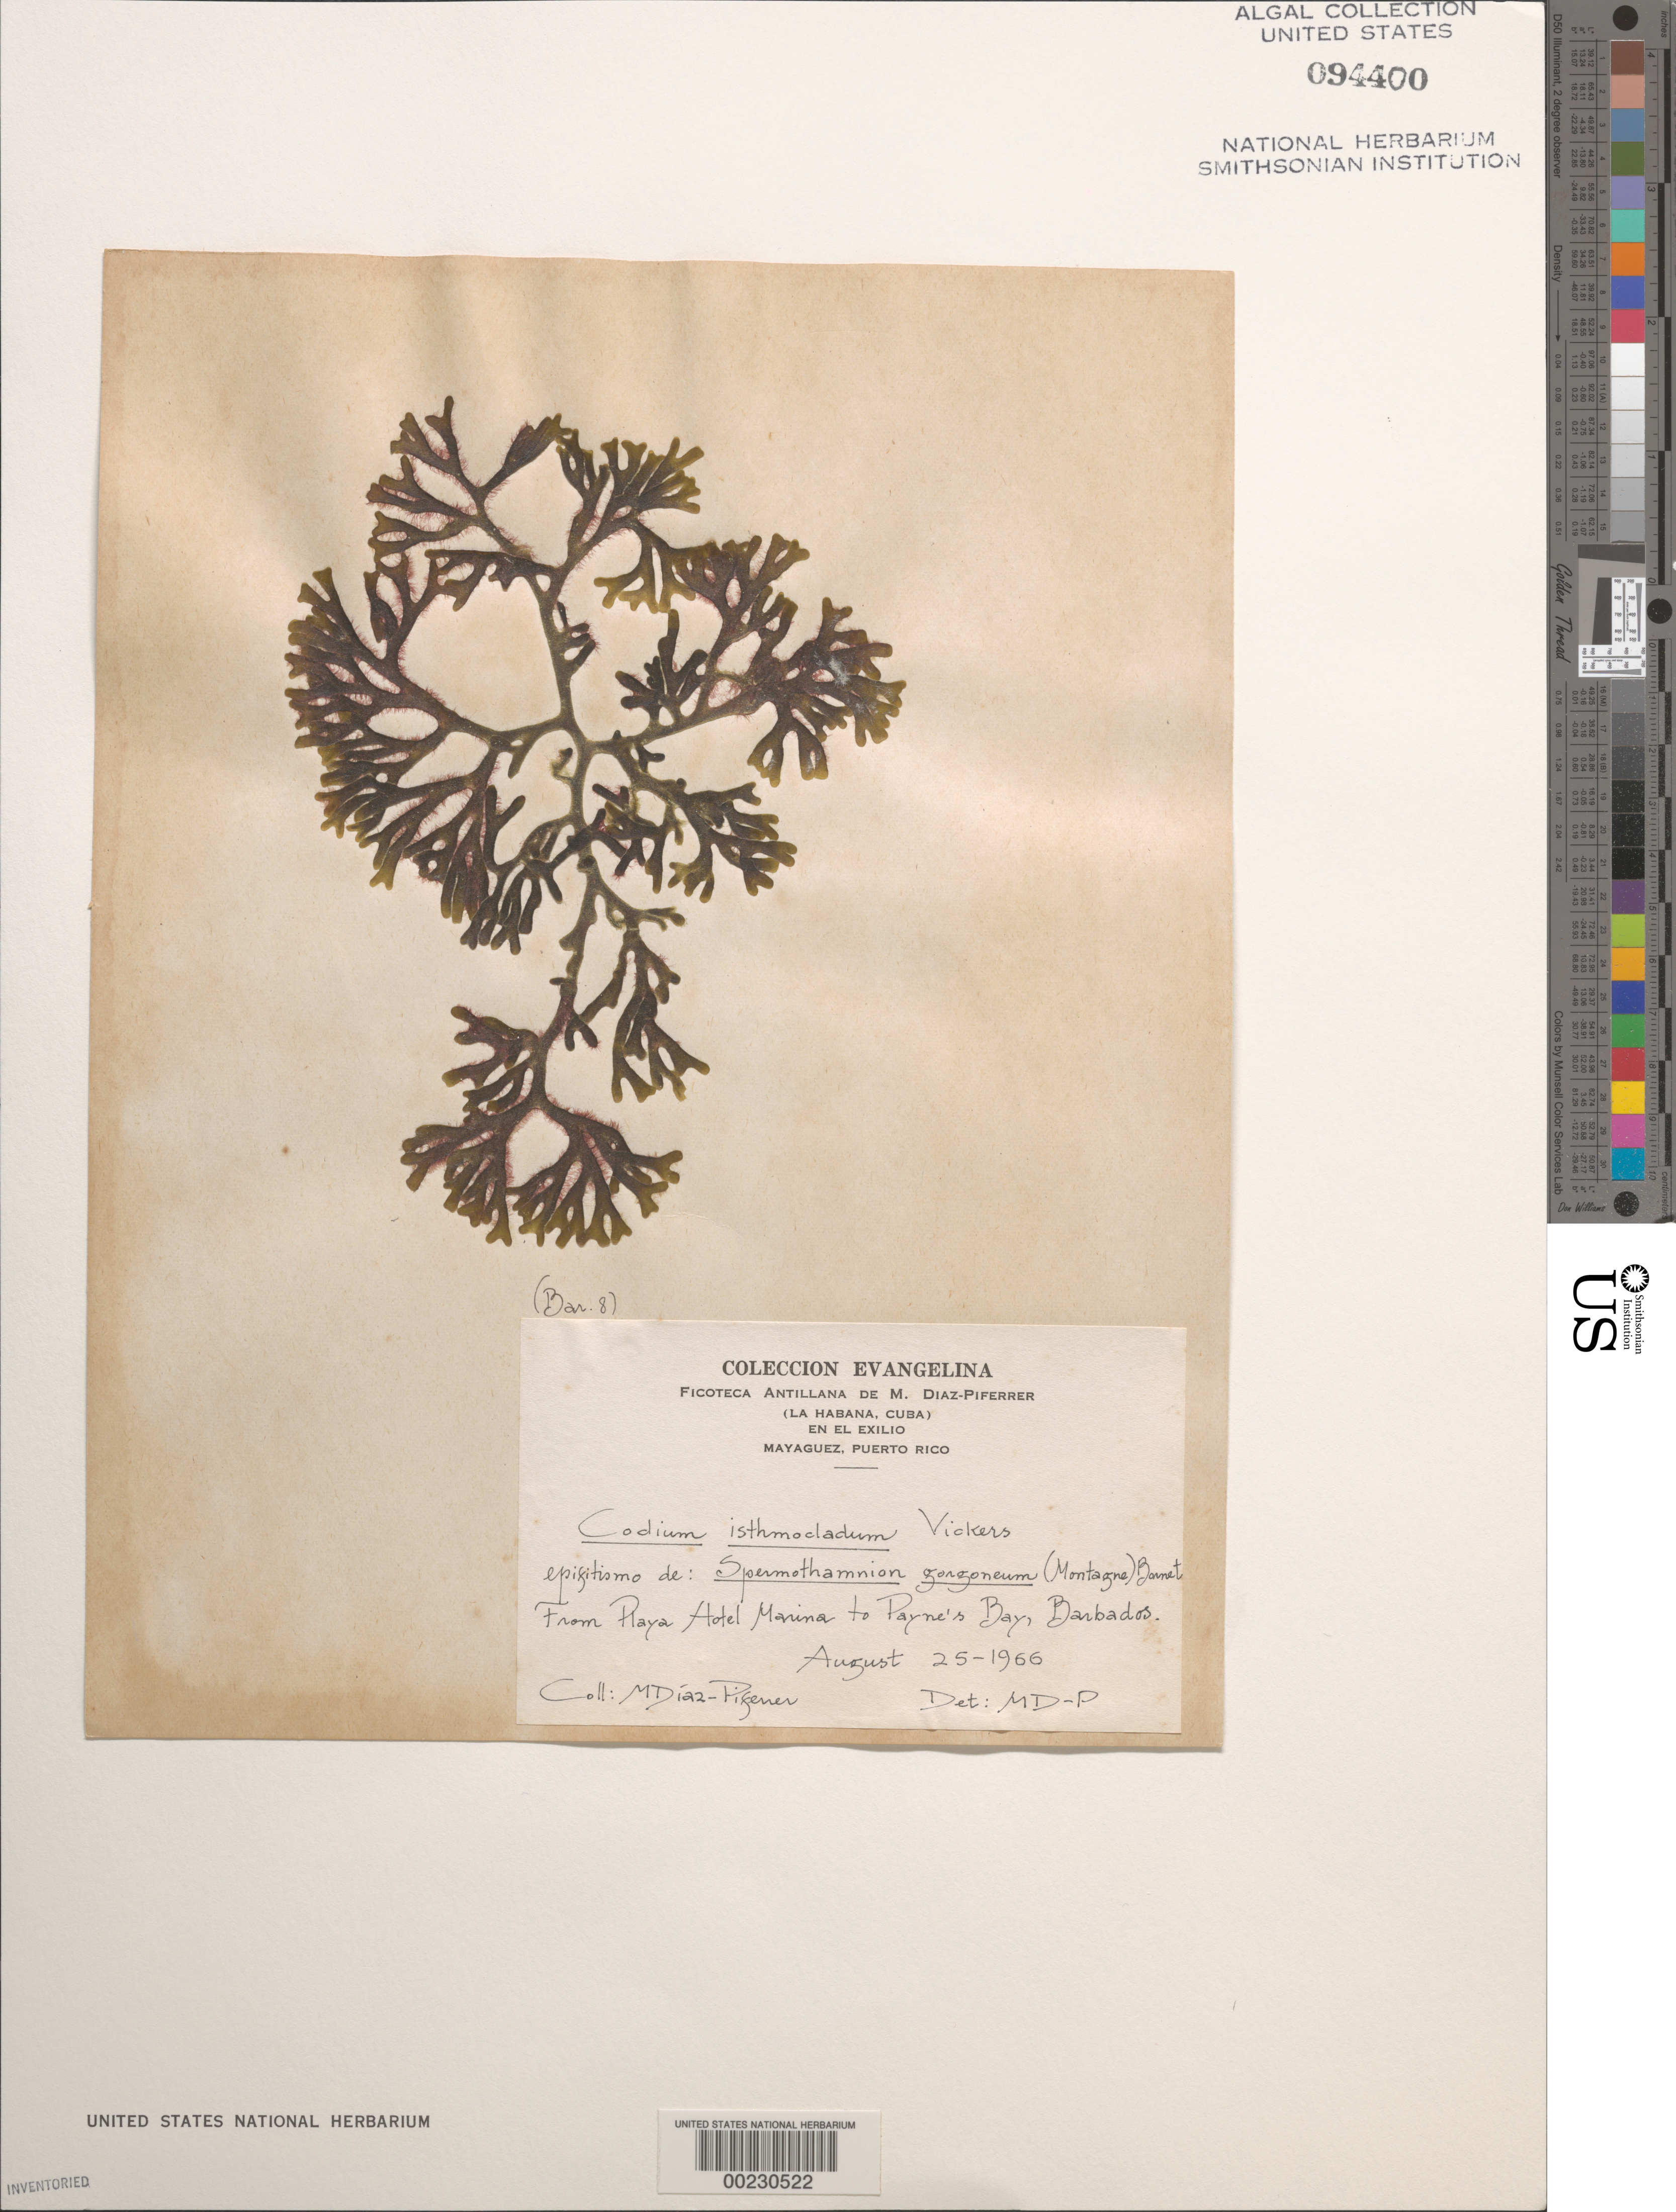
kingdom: Plantae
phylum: Chlorophyta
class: Ulvophyceae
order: Bryopsidales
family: Codiaceae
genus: Codium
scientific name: Codium isthmocladum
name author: Vickers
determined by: Diaz-Piferrer, M.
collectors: M. Diaz-Piferrer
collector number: Bar. 8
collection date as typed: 25 Aug 1966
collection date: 1966-08-25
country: Barbados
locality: From Hotel Marina Beach to Payne's Bay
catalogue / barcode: US 94400